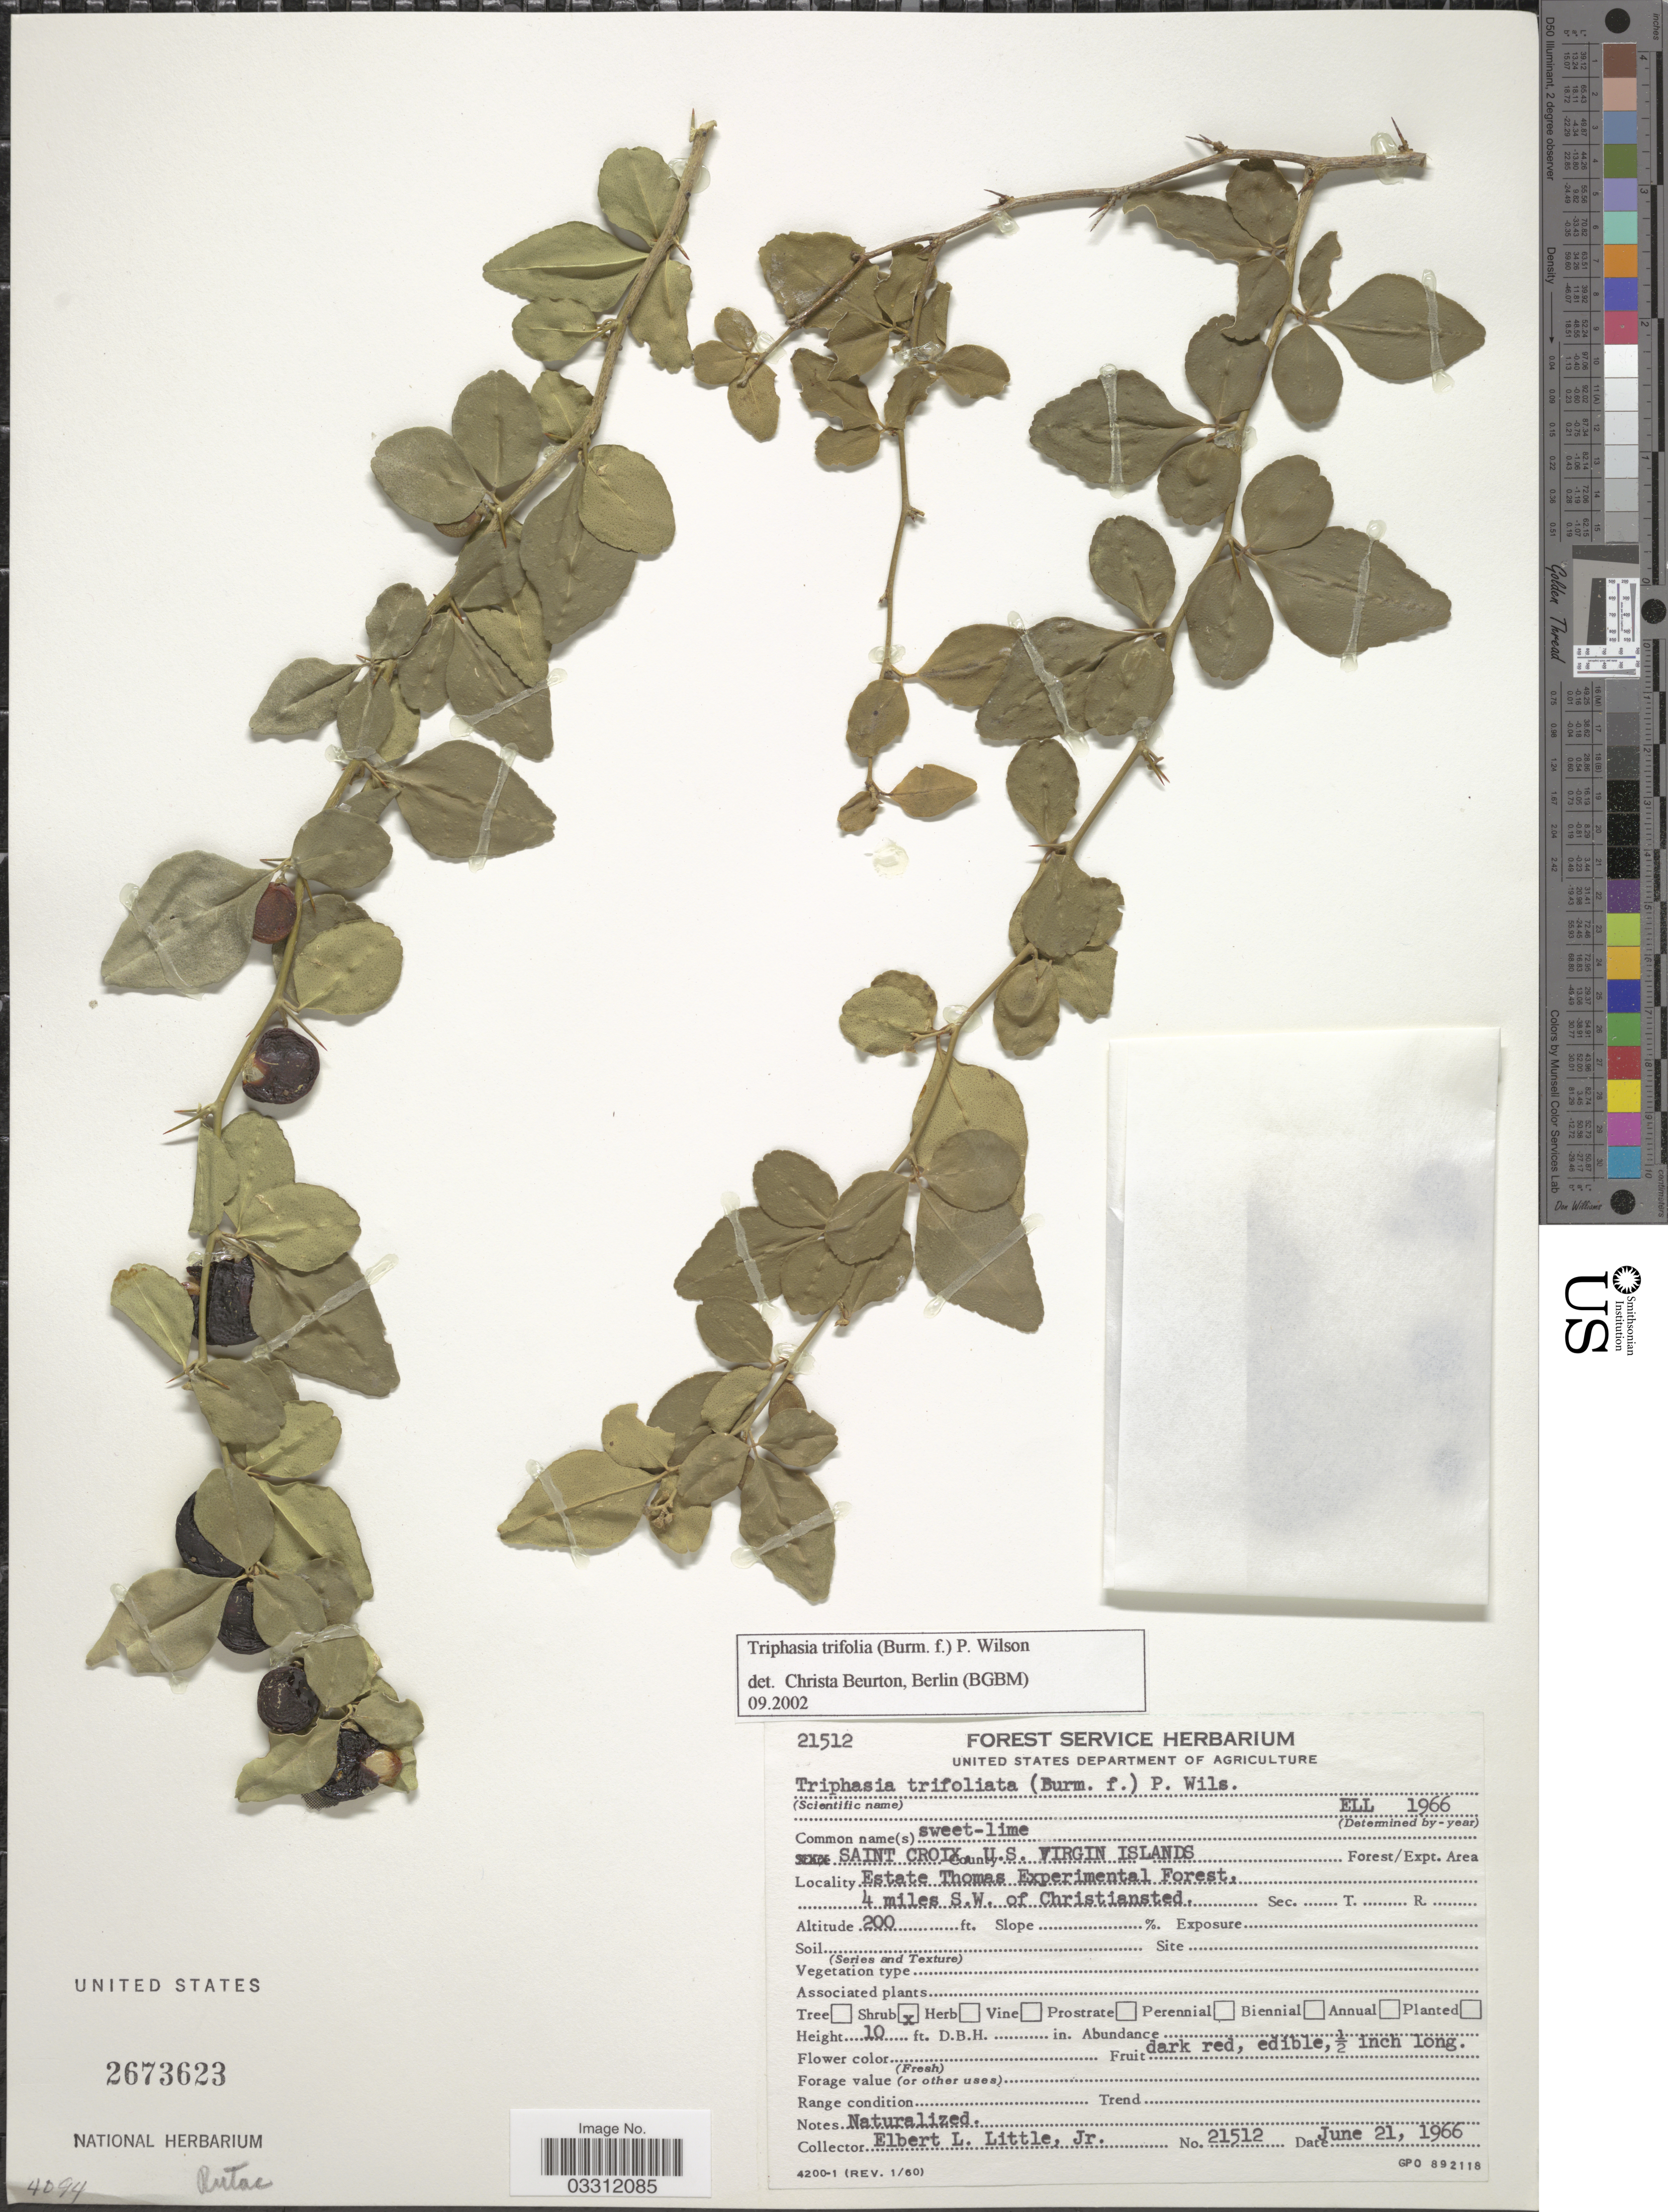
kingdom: Plantae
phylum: Tracheophyta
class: Magnoliopsida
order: Sapindales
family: Rutaceae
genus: Triphasia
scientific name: Triphasia trifoliata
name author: DC.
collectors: E. L. Little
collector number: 21512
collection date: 1966-06-21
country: U.S. Virgin Islands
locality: Saint Croix, Estate Thomas Experimental Forest, 4 miles S.W. of Chirstiansted.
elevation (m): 61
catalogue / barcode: US 2673623